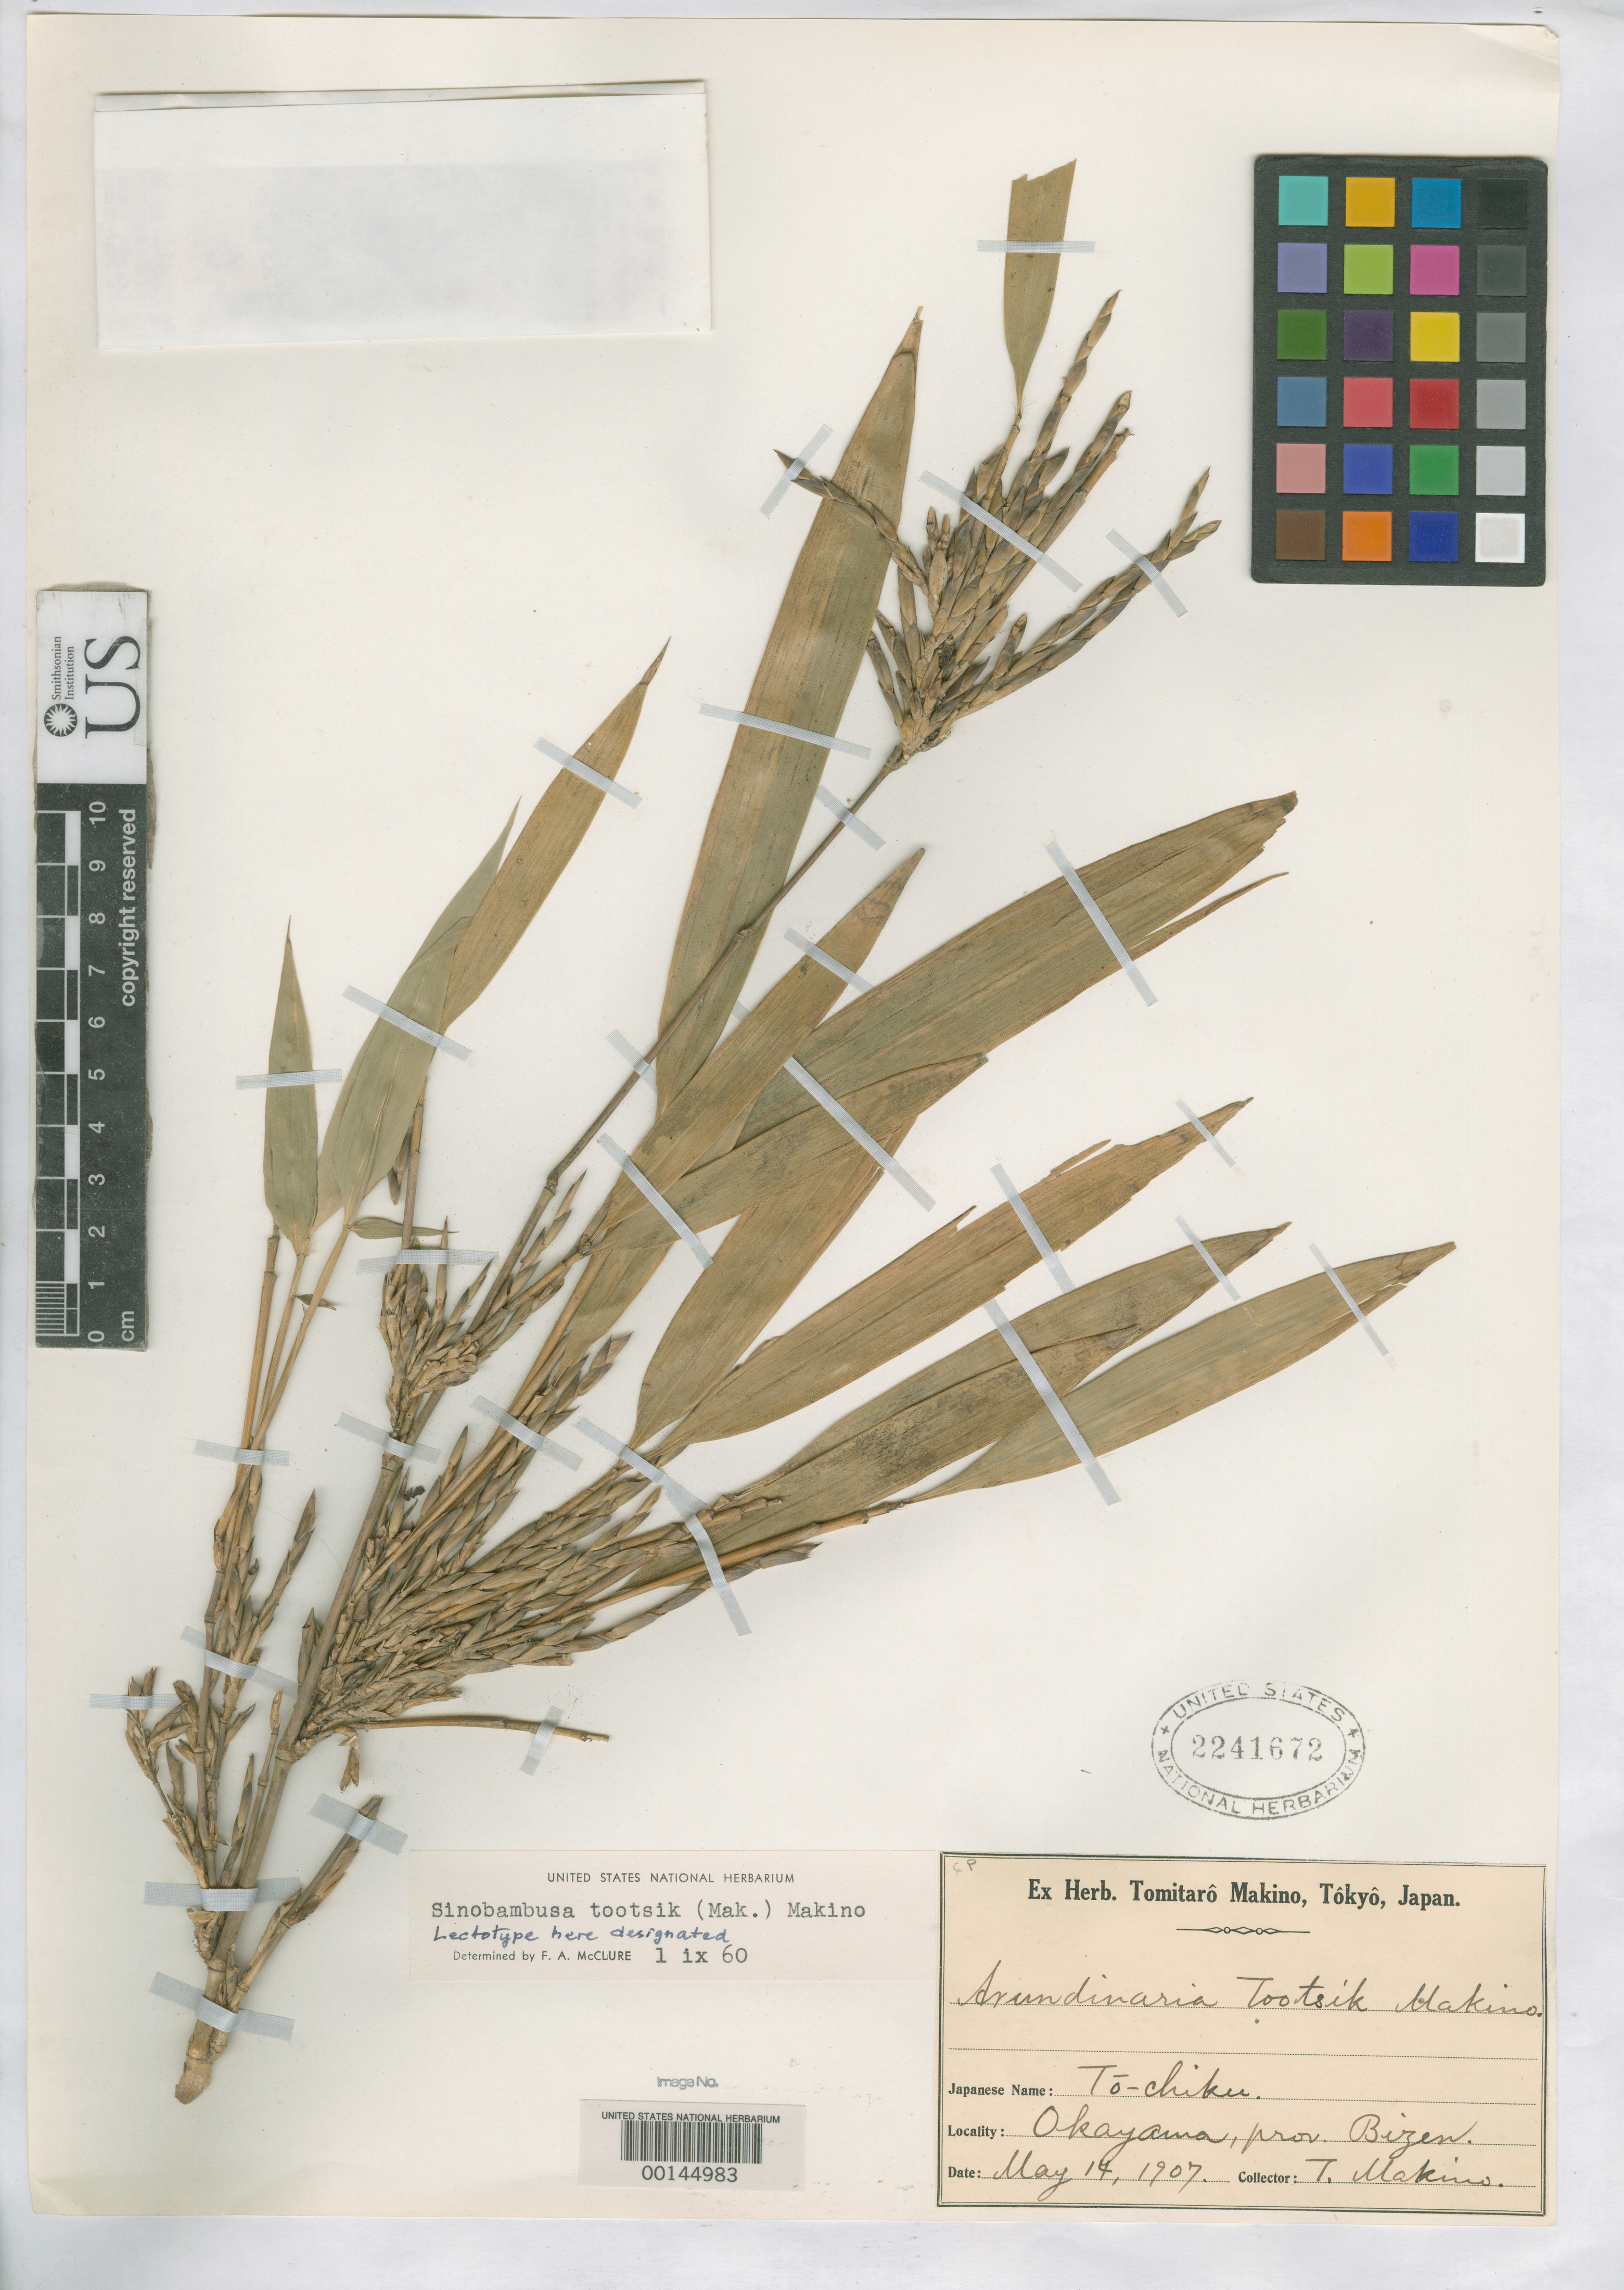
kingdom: Plantae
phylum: Tracheophyta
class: Liliopsida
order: Poales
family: Poaceae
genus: Arundinaria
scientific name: Arundinaria tootsik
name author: Makino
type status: Lectotype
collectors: T. Makino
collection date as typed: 14 May 1907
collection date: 1907-05-14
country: Japan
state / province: Okayama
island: Honshu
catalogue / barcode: US 2241672